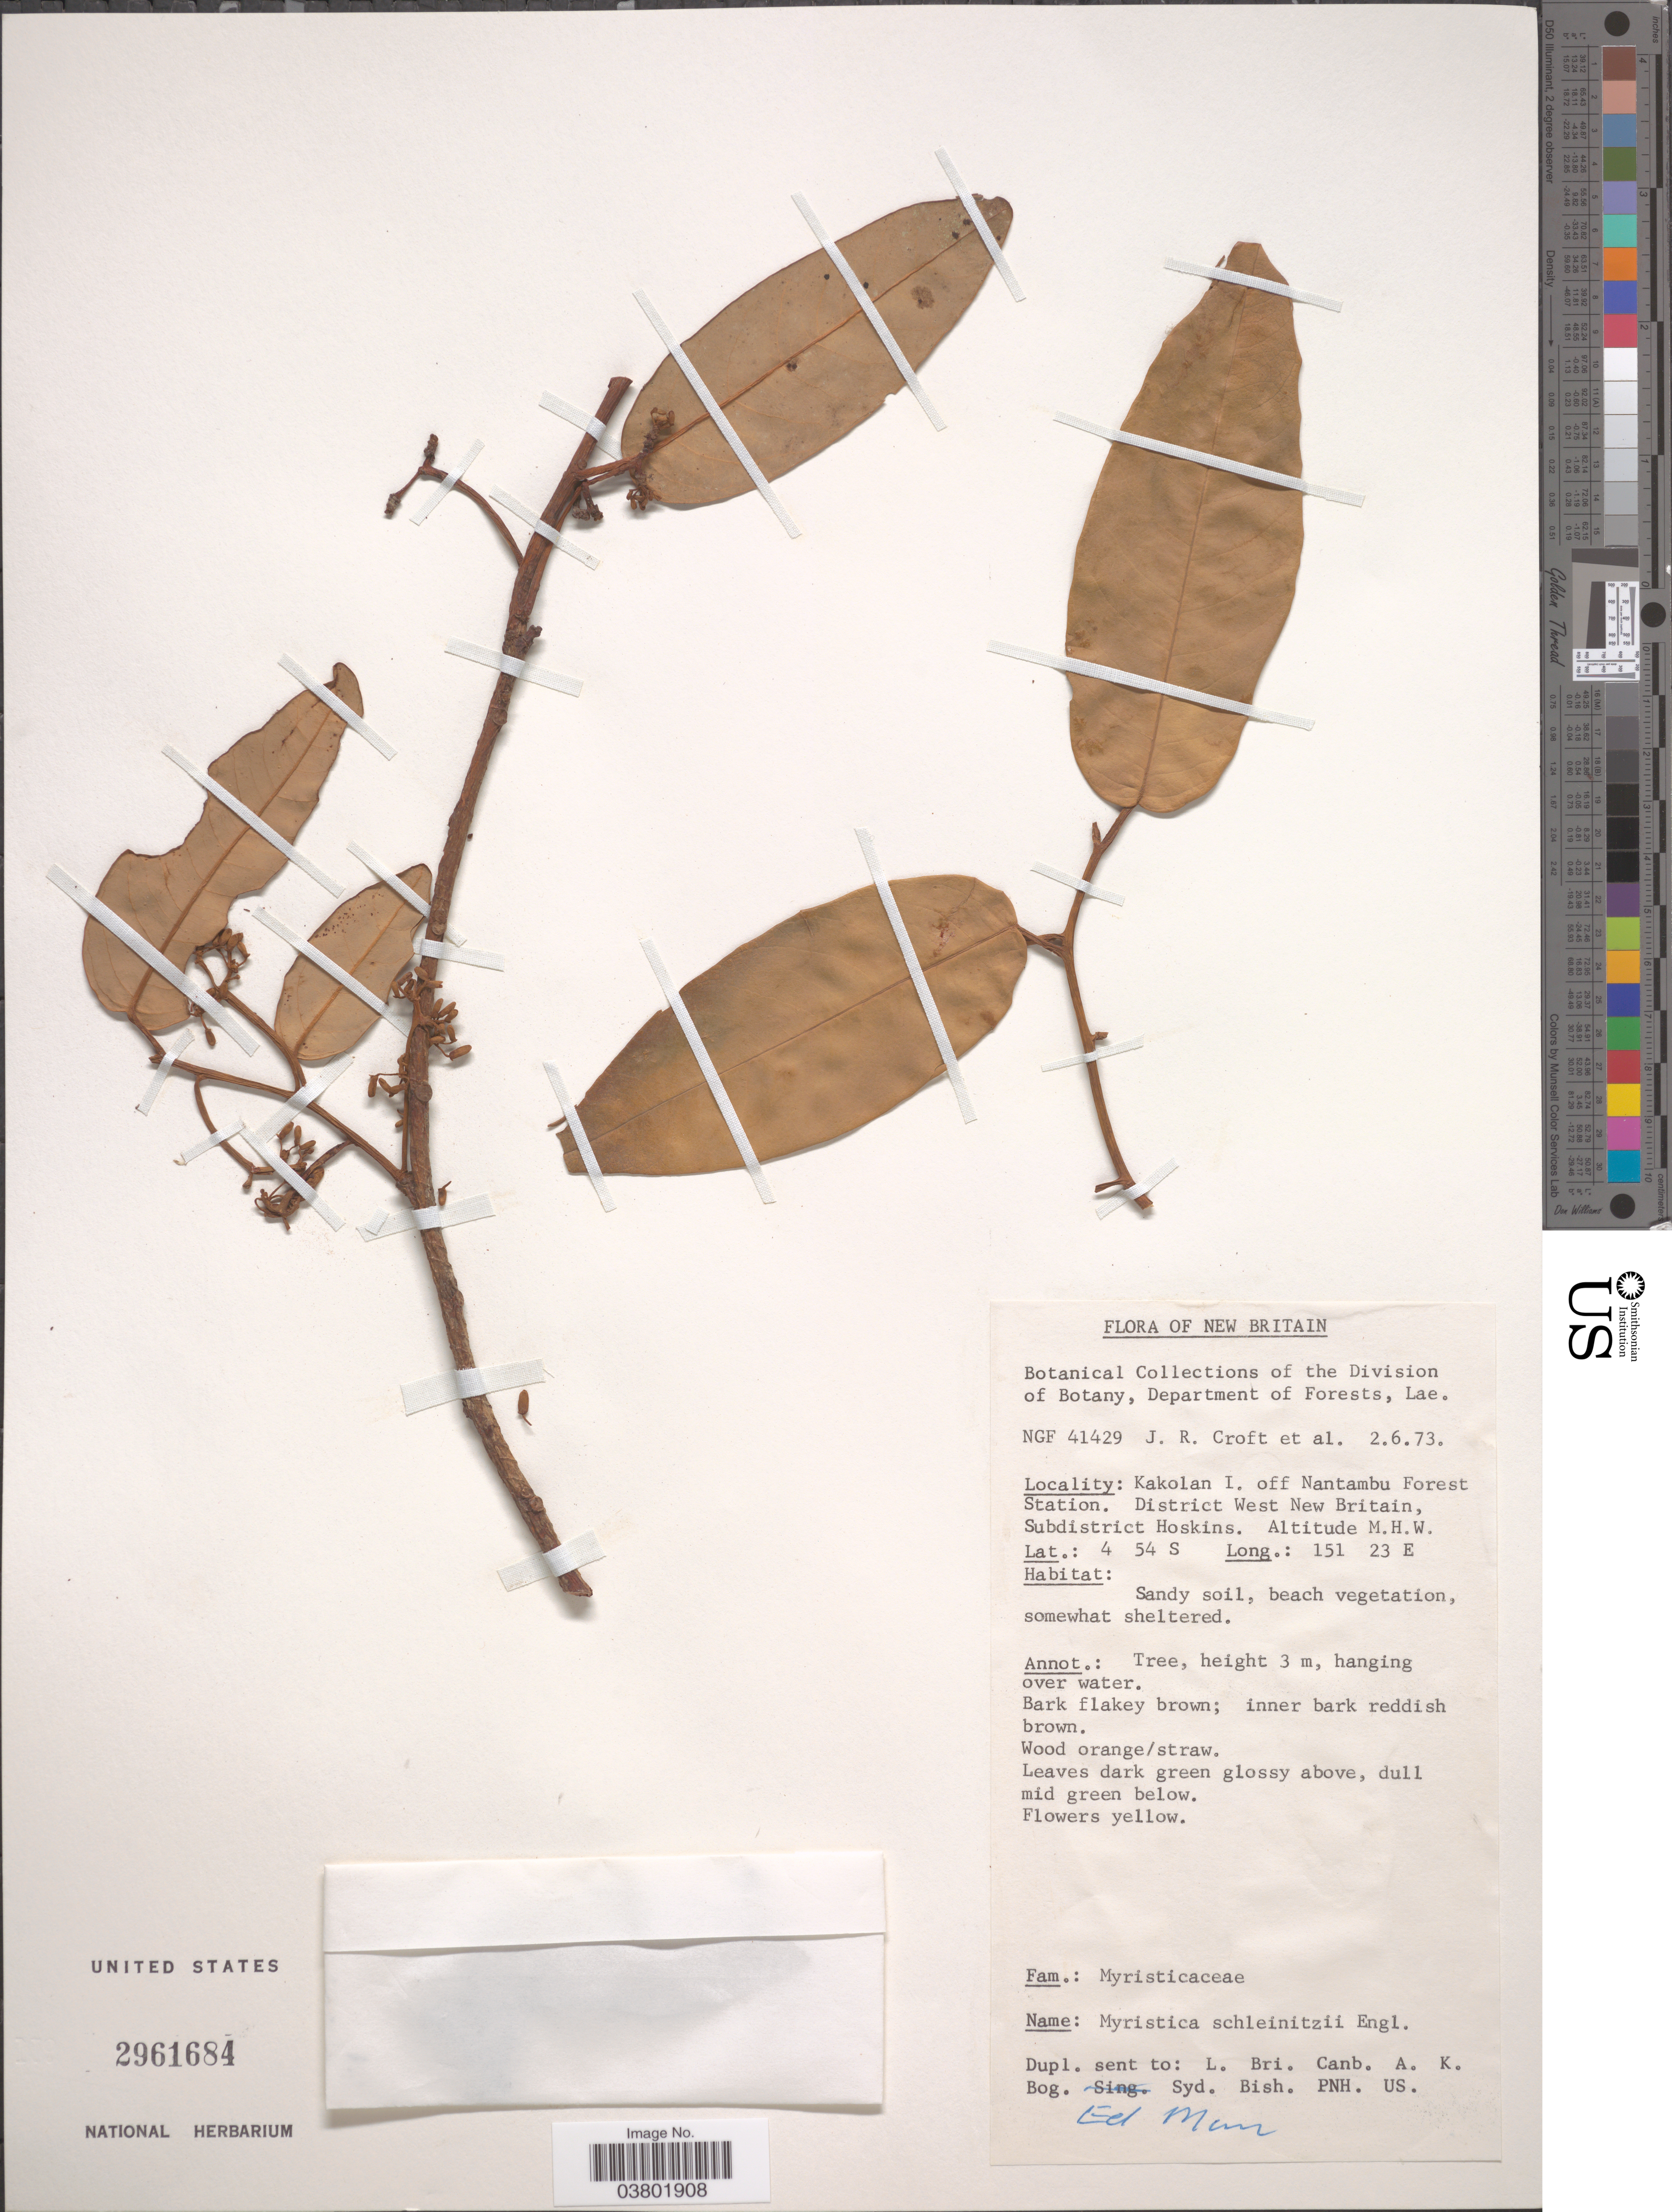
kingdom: Plantae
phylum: Tracheophyta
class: Magnoliopsida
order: Magnoliales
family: Myristicaceae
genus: Myristica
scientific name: Myristica schleinitzi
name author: Engl.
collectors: J. R. Croft & et al.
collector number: NGF41429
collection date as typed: Transcribed d/m/y: 2/6/73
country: Papua New Guinea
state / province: West New Britain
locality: New Britain. Kakolan I. off Nantambu Forest Station. District West New Britain, Subdistrict Hoskins.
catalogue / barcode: US 2961684